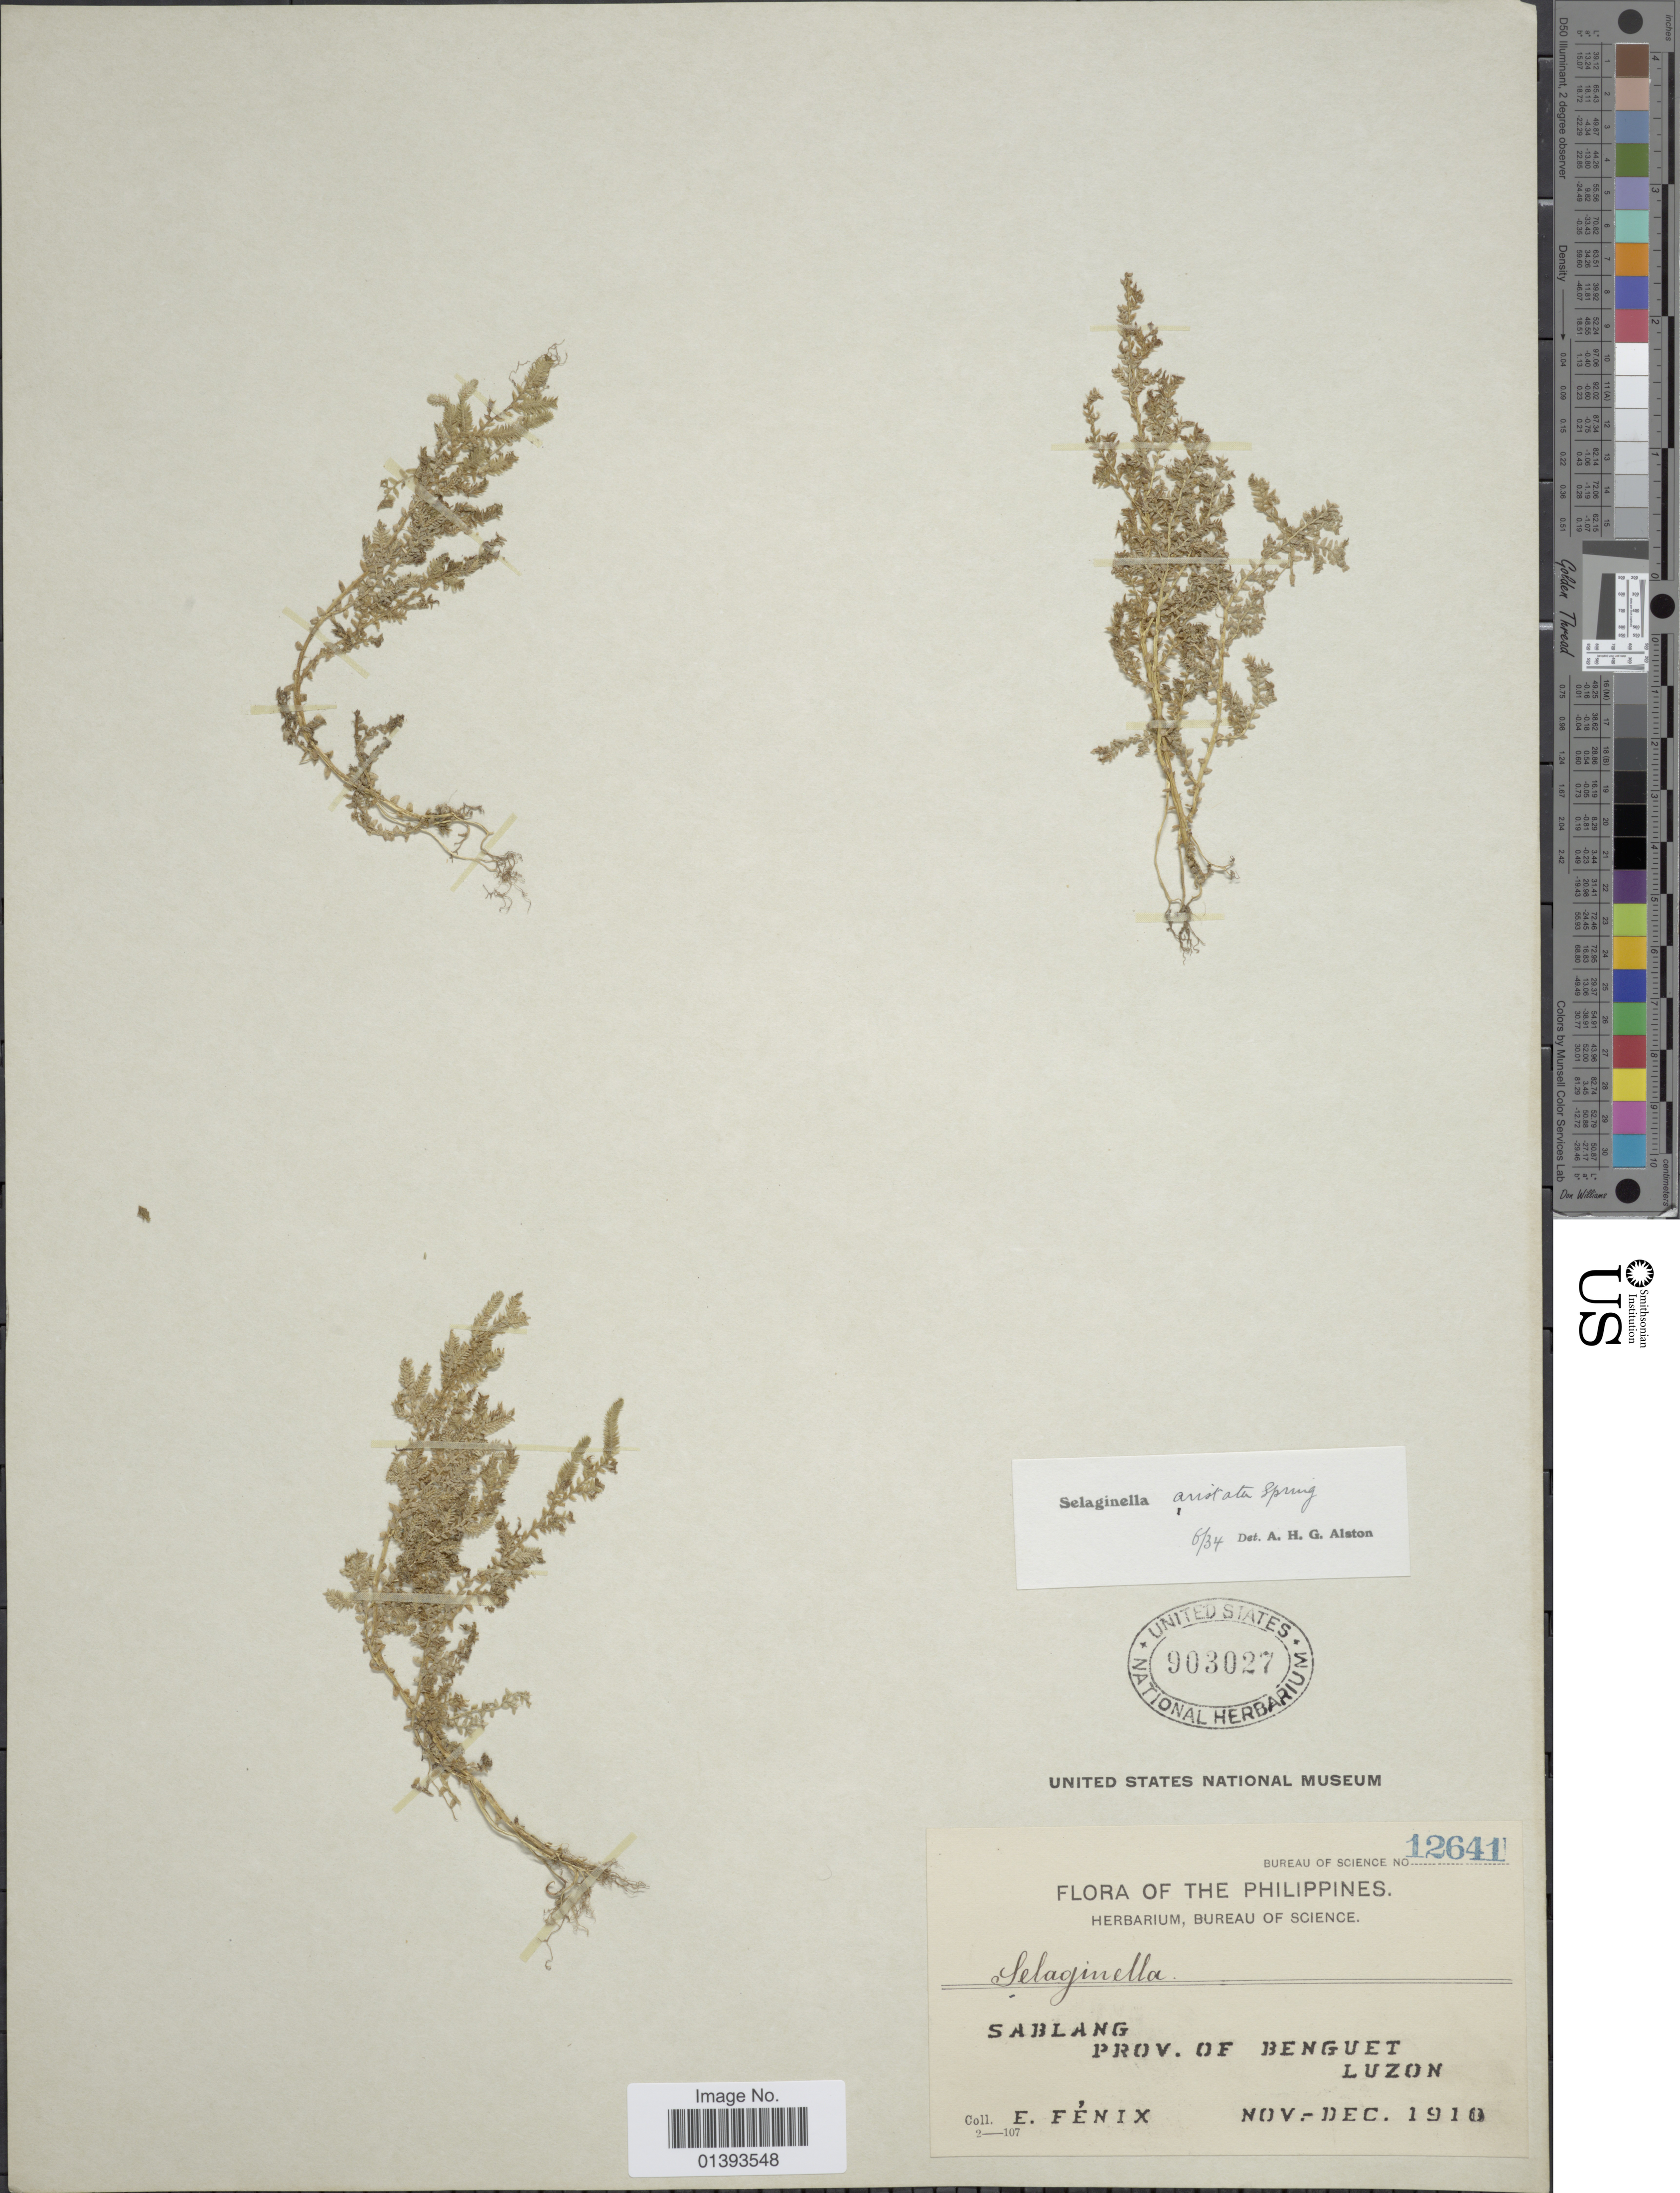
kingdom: Plantae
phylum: Tracheophyta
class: Lycopodiopsida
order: Selaginellales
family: Selaginellaceae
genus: Selaginella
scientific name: Selaginella aristata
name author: Spring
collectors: E. Fenix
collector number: Bureau of Science 12641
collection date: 1910-11/1910-12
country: Philippines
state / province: Central Luzon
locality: Sablang, prov. of Benguet, Luzon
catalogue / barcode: US 903027